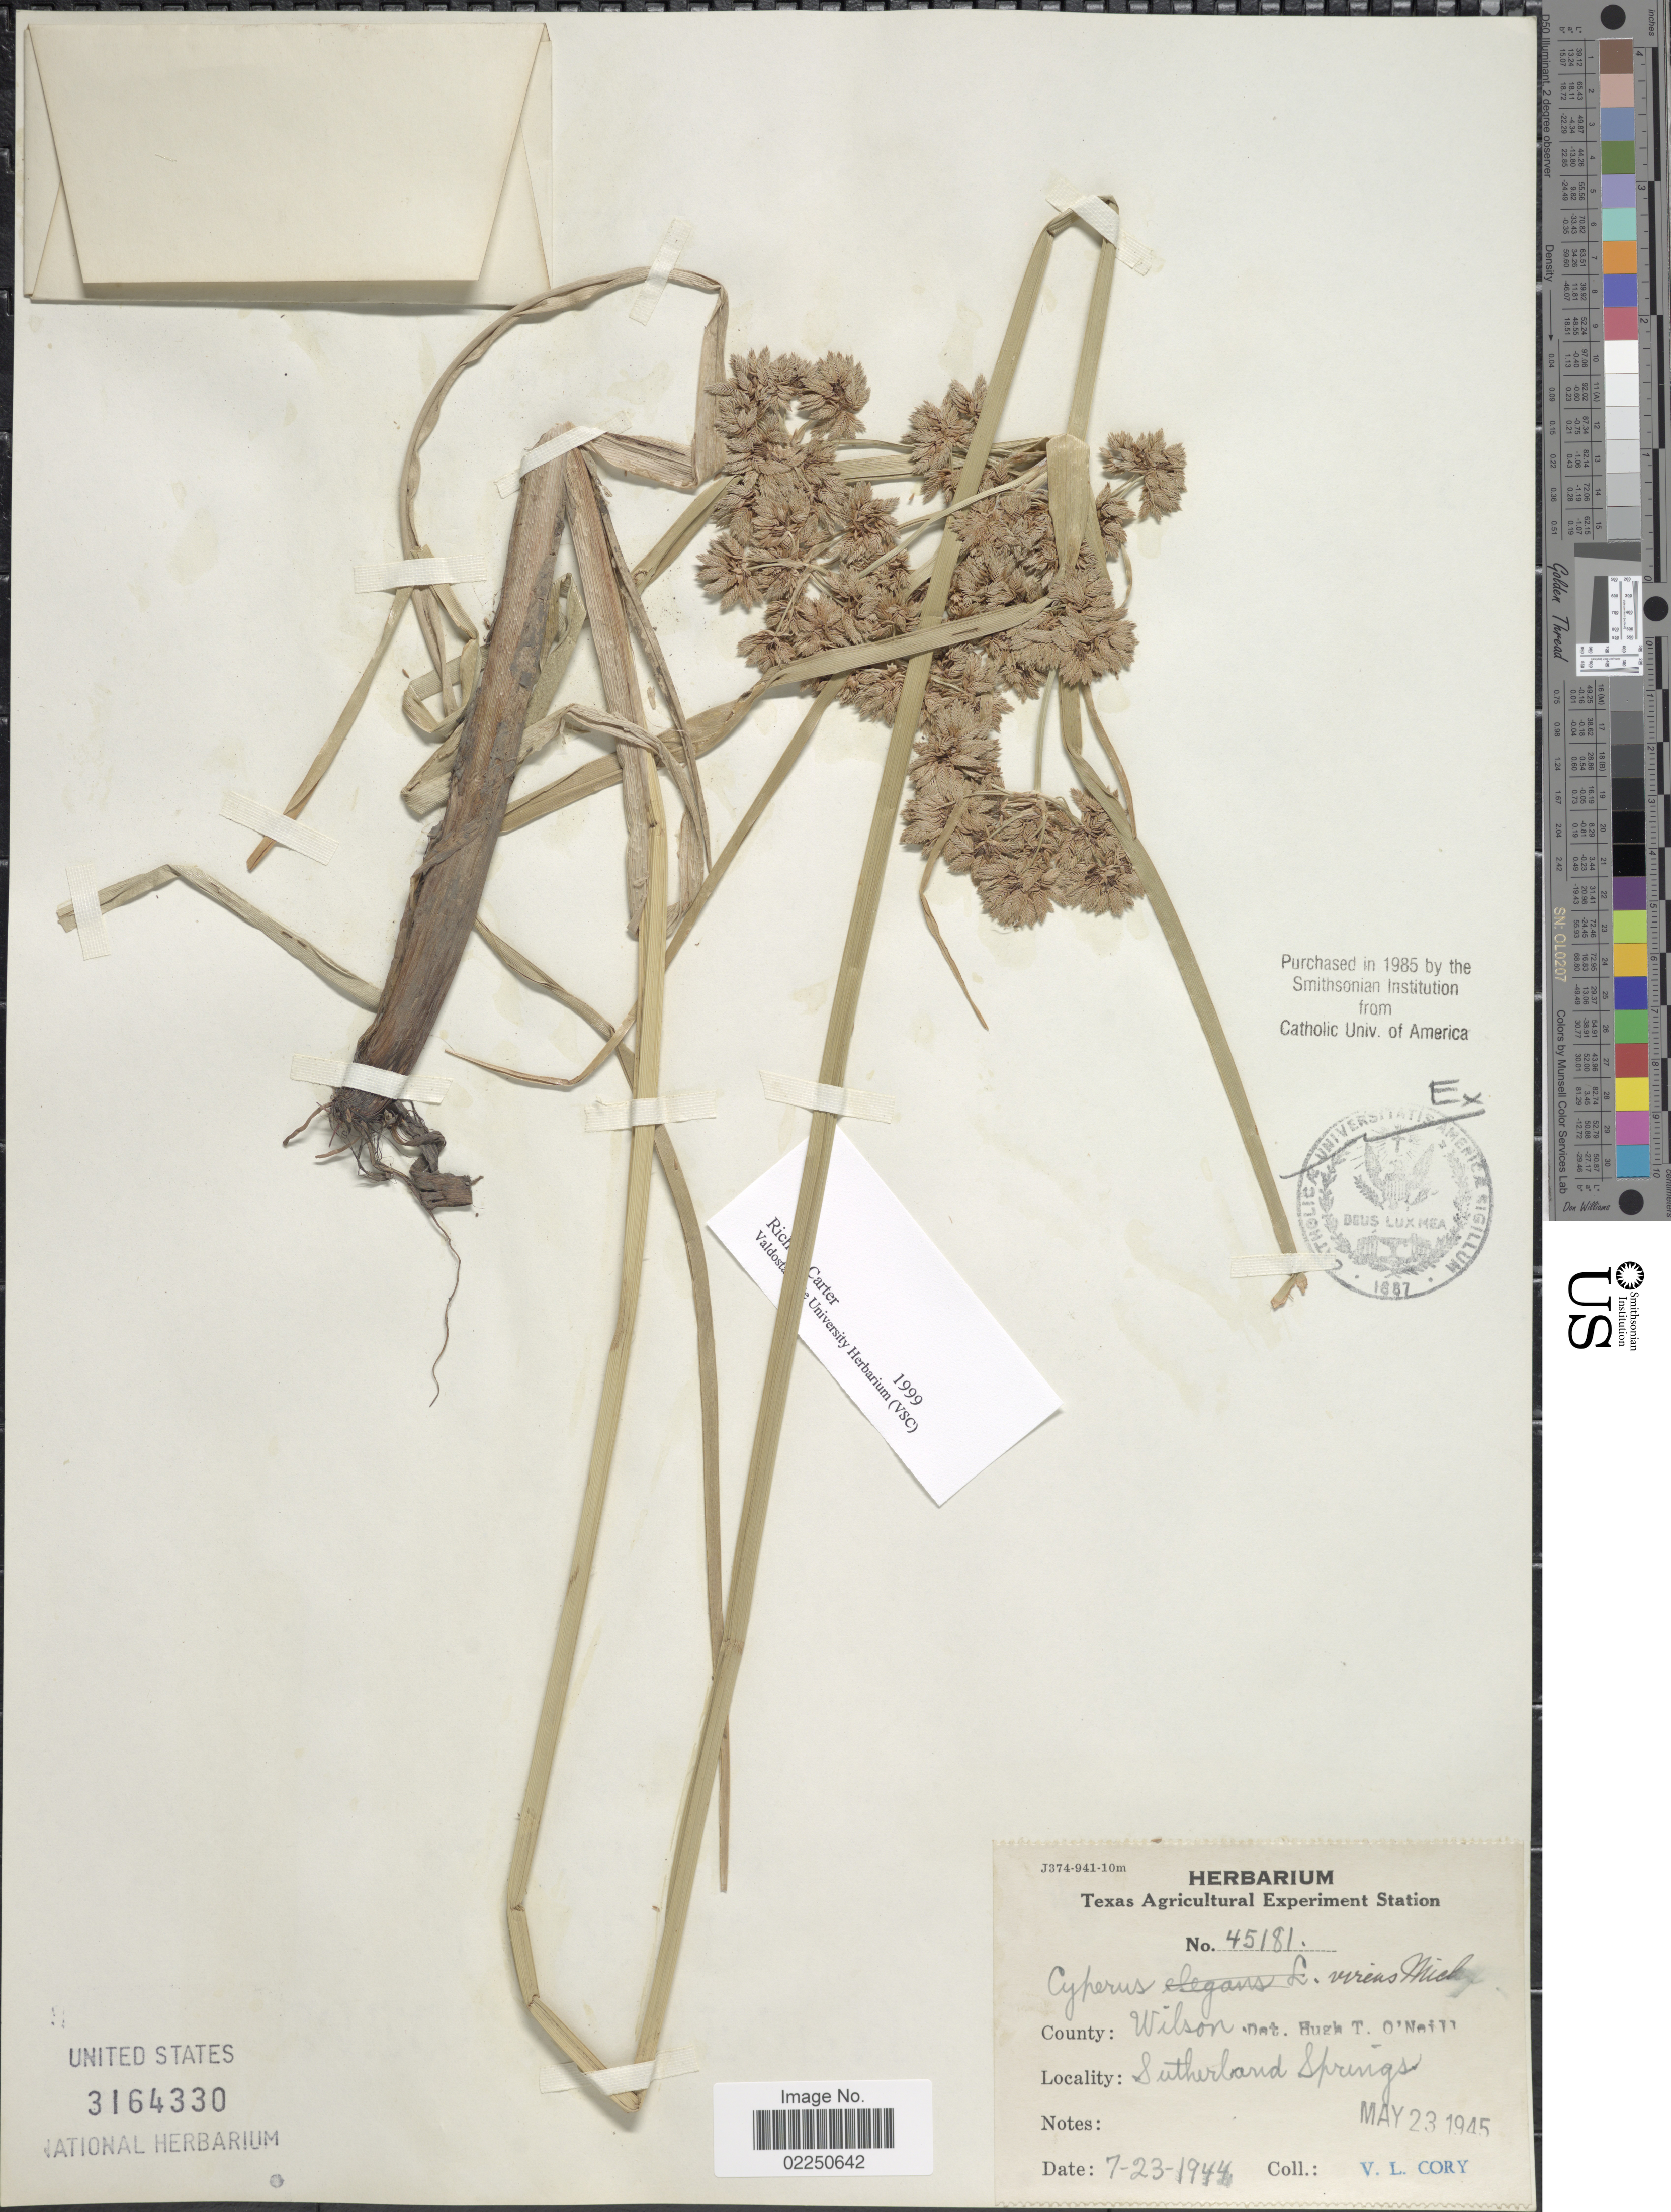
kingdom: Plantae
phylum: Tracheophyta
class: Liliopsida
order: Poales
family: Cyperaceae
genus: Cyperus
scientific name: Cyperus virens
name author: Michx.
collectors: V. Cory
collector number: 45181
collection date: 1944-07-23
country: United States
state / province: Texas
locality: County: Wilson. Sutherland Springs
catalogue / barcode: US 3164330